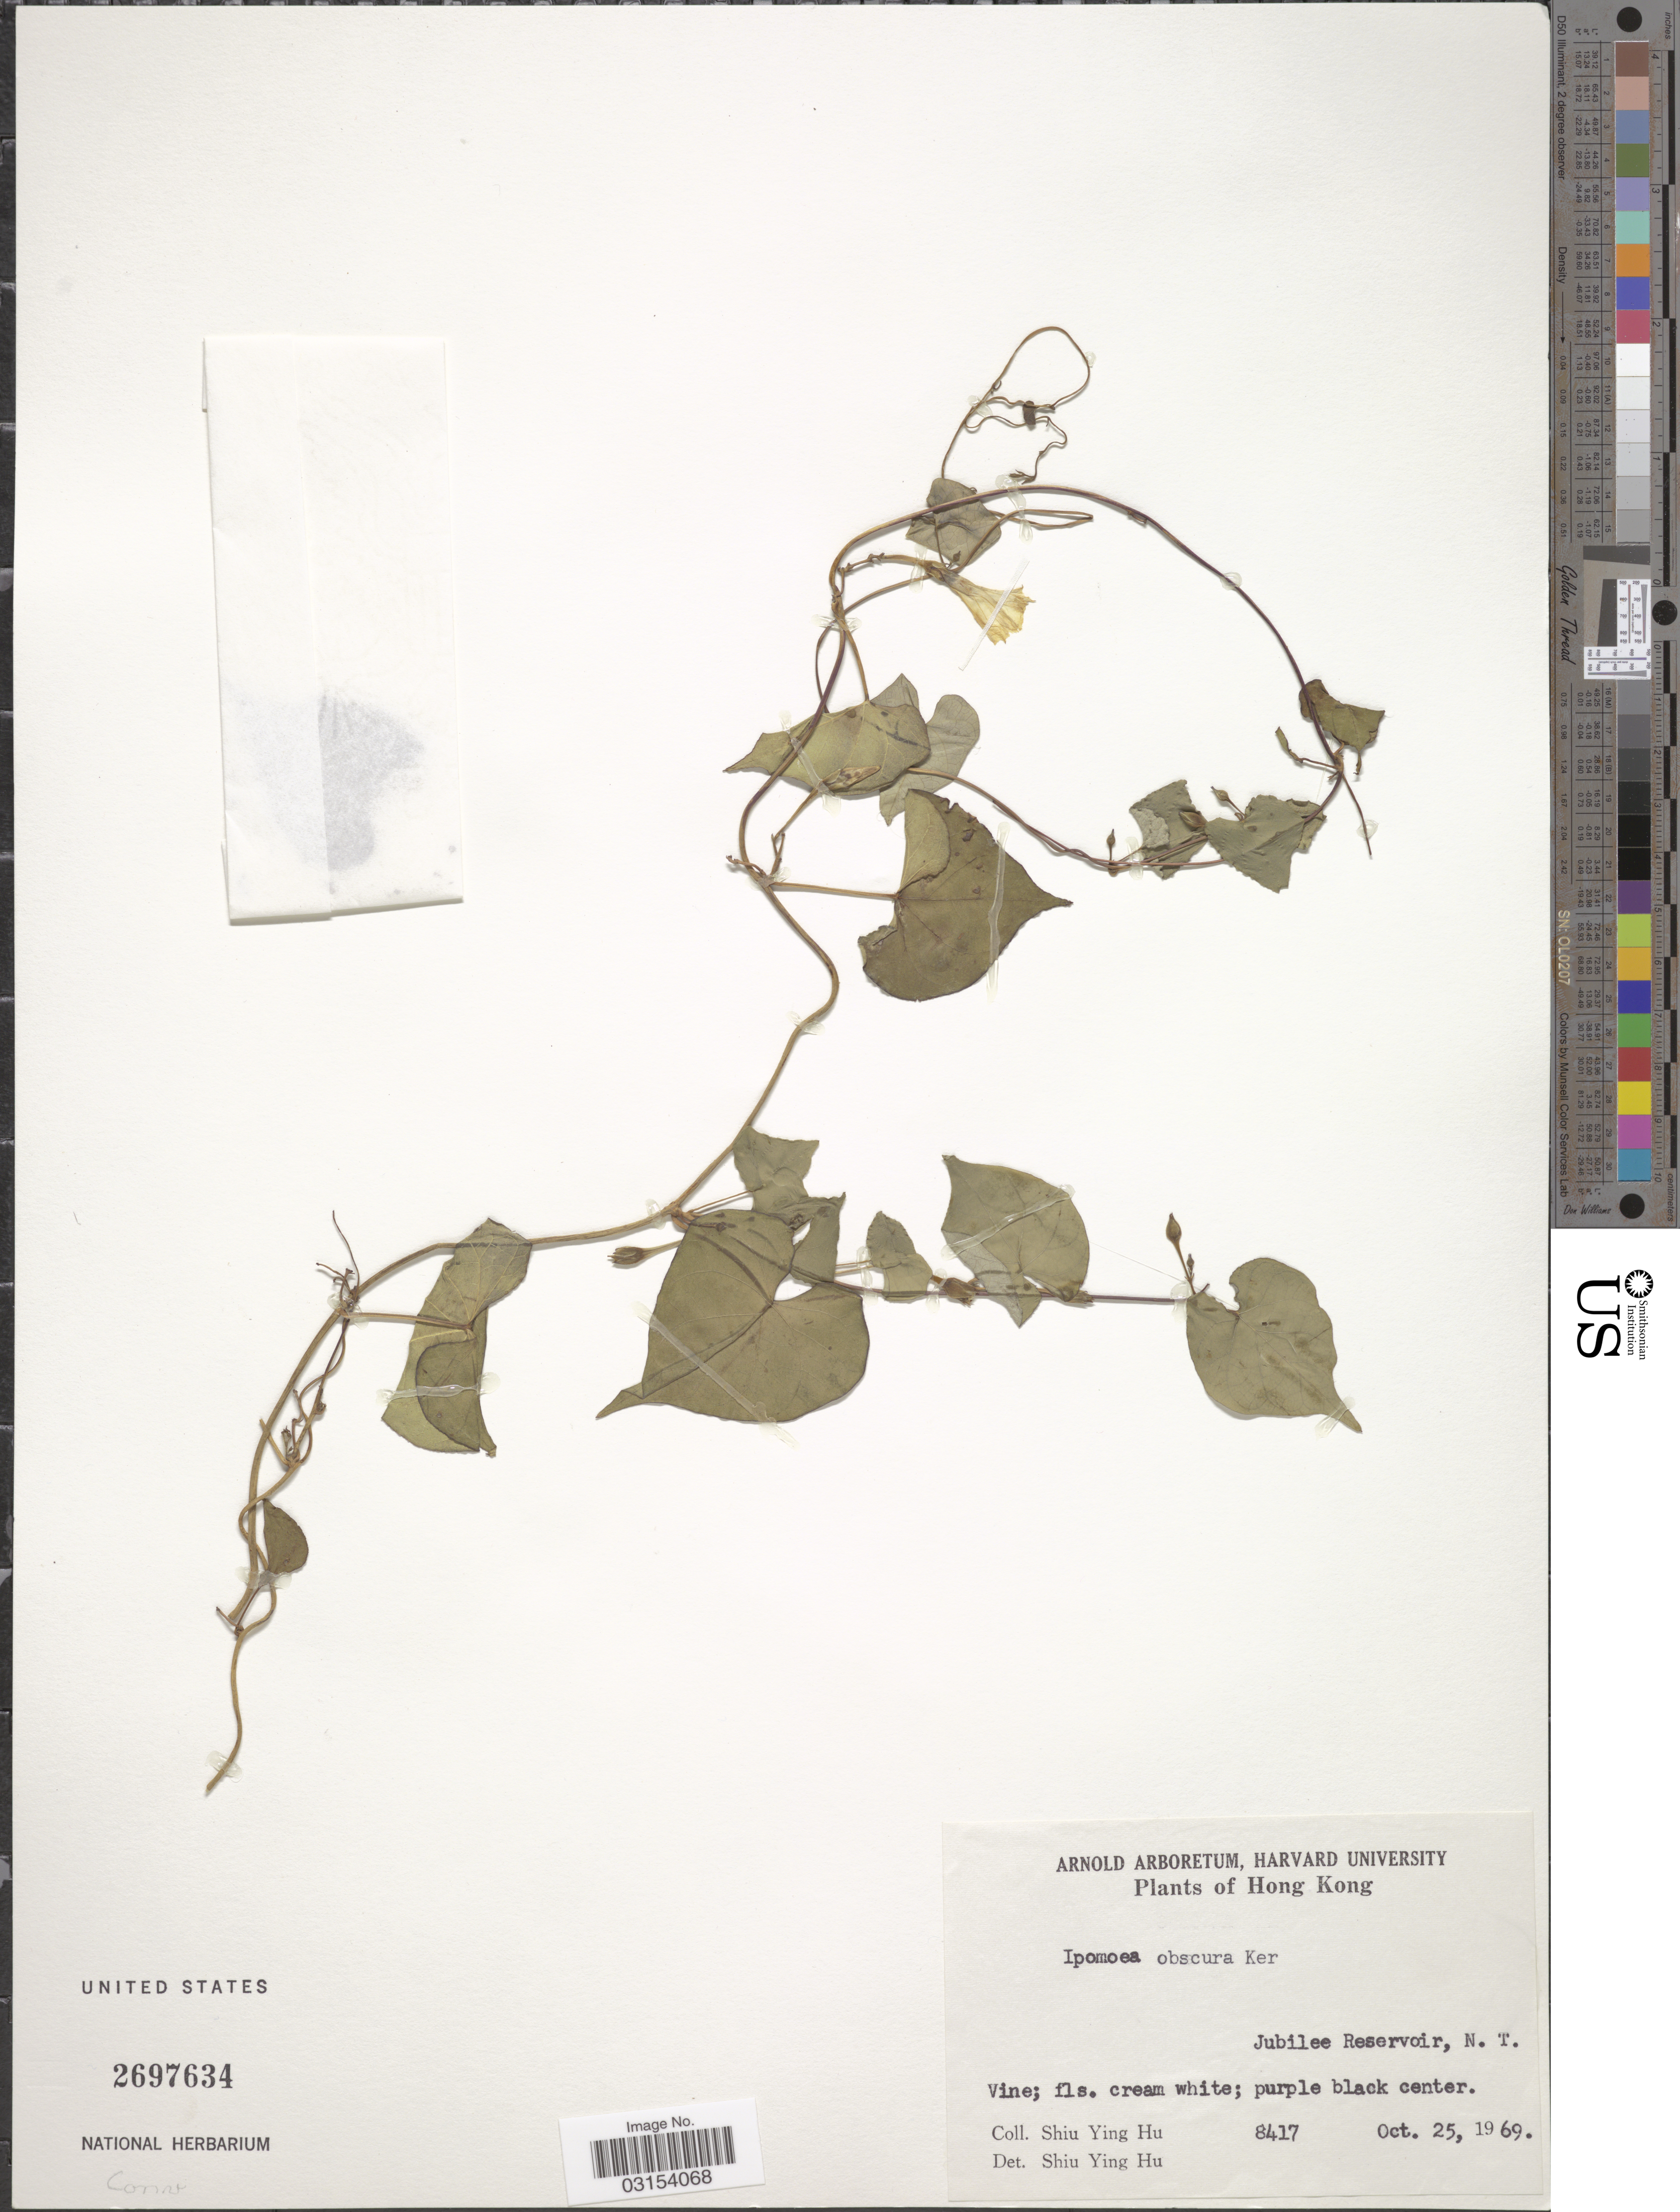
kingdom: Plantae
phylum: Tracheophyta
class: Magnoliopsida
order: Solanales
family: Convolvulaceae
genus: Ipomoea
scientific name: Ipomoea obscura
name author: (L.) Ker Gawl.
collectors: S. Y. Hu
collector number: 8417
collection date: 1969-10-25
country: China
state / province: Hong Kong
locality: Jubilee Reservoir, N. T.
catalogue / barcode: US 2697634